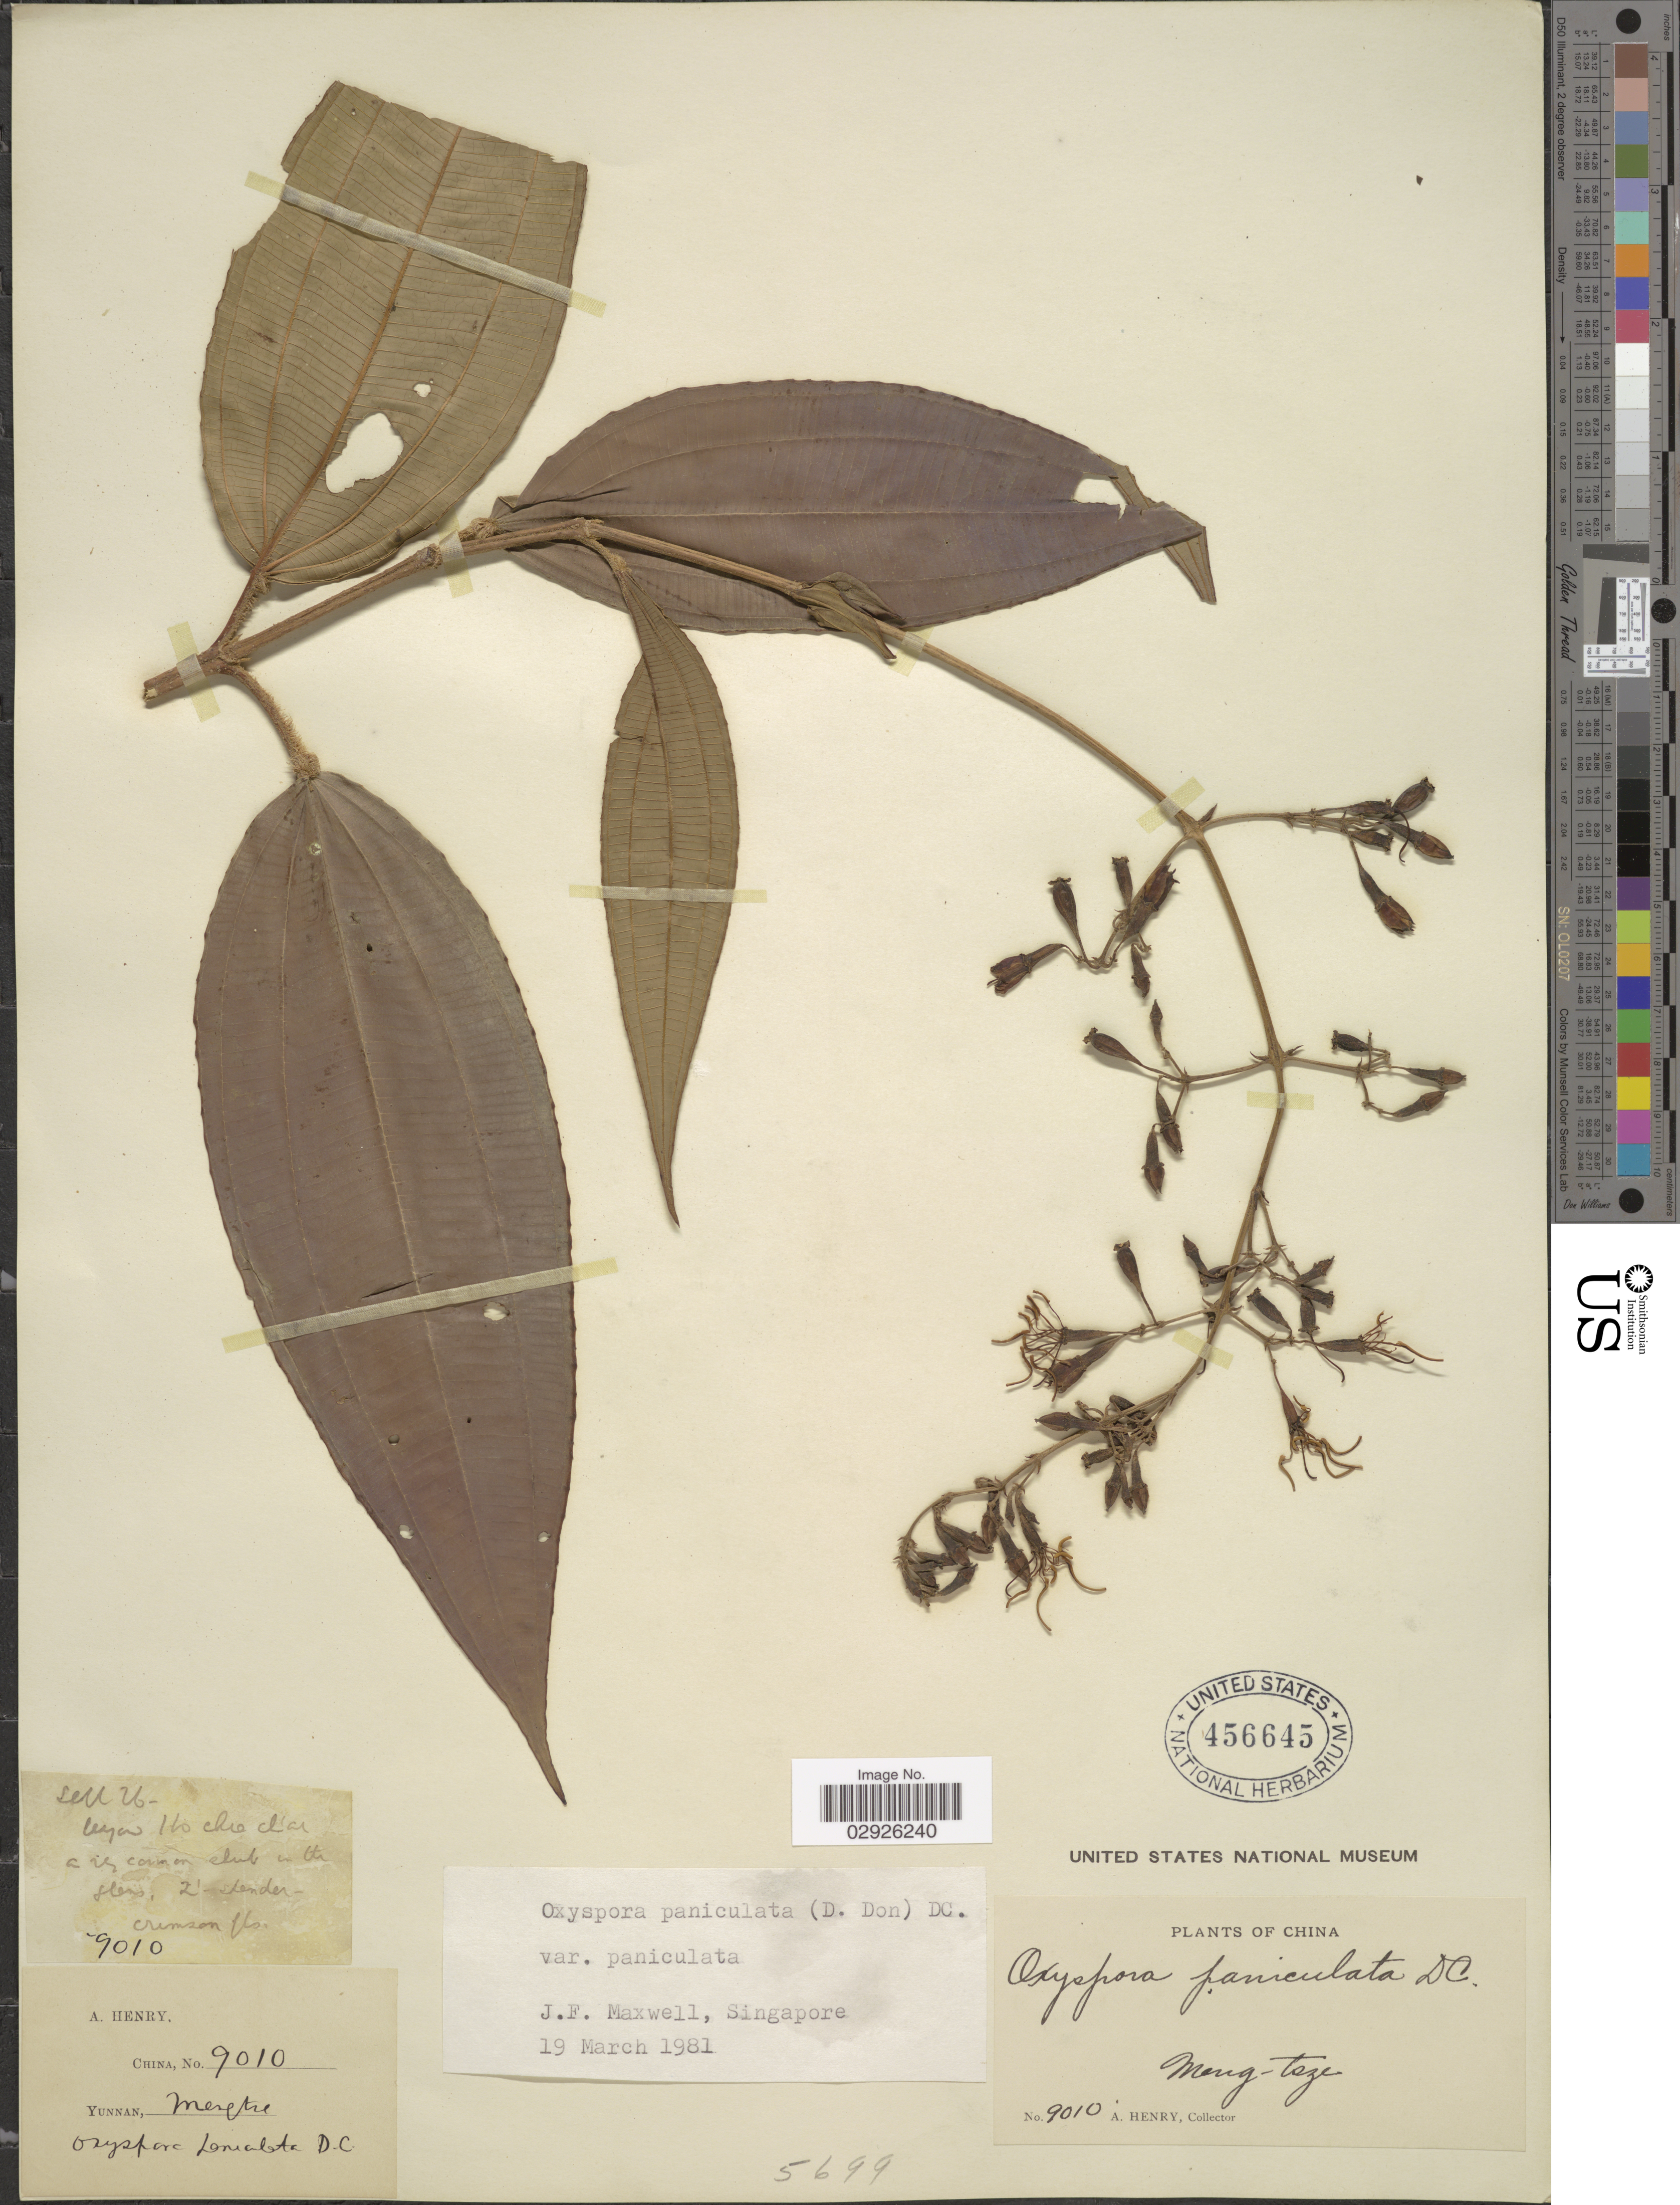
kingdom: Plantae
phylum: Tracheophyta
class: Magnoliopsida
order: Myrtales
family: Melastomataceae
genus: Oxyspora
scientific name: Oxyspora paniculata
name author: (D. Don) DC.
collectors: A. Henry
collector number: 9010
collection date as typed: Transcribed d/m/y: /9/26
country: China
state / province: Yunnan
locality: Meng-tsze, beyond Ho chia ch'ai.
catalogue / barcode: US 456645